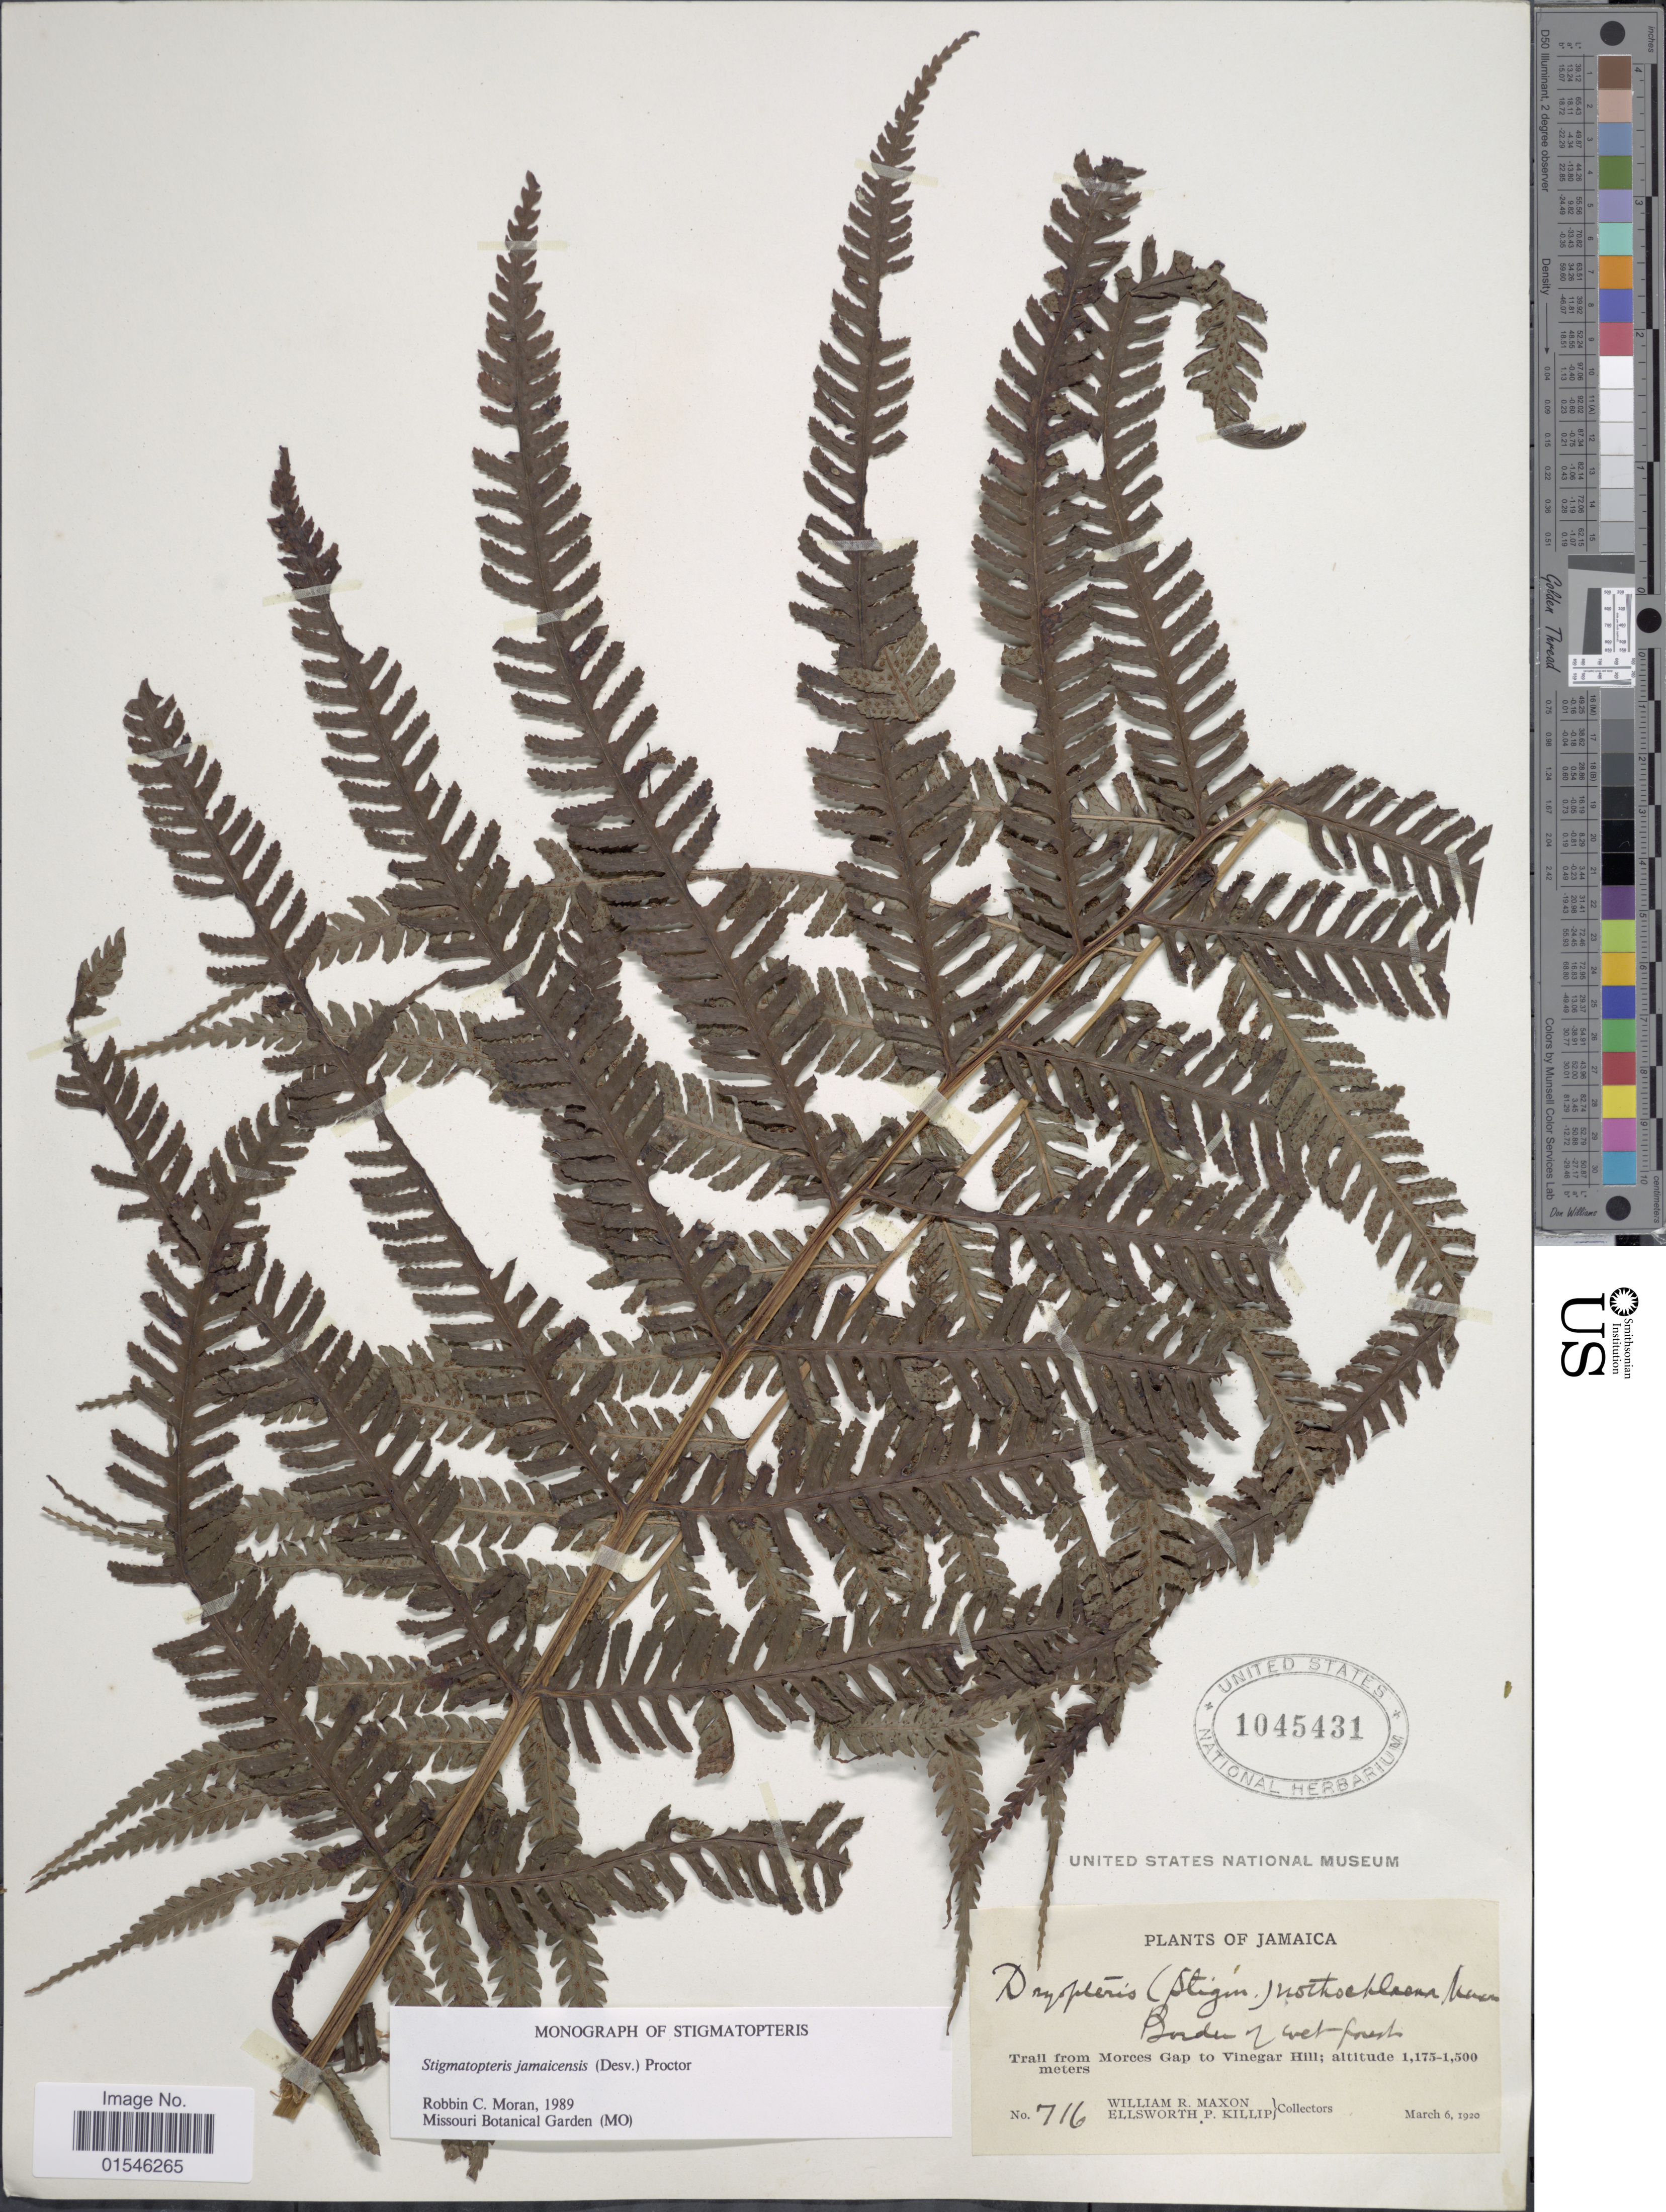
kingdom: Plantae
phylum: Tracheophyta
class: Polypodiopsida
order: Polypodiales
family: Dryopteridaceae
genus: Stigmatopteris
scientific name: Stigmatopteris jamaicensis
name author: (Desv.) Proctor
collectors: W. R. Maxon & E. P. Killip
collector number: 716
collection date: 1920-03-06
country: Jamaica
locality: Trail from Morces Gap to Vinegar Hill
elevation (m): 1175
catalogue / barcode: US 1045431